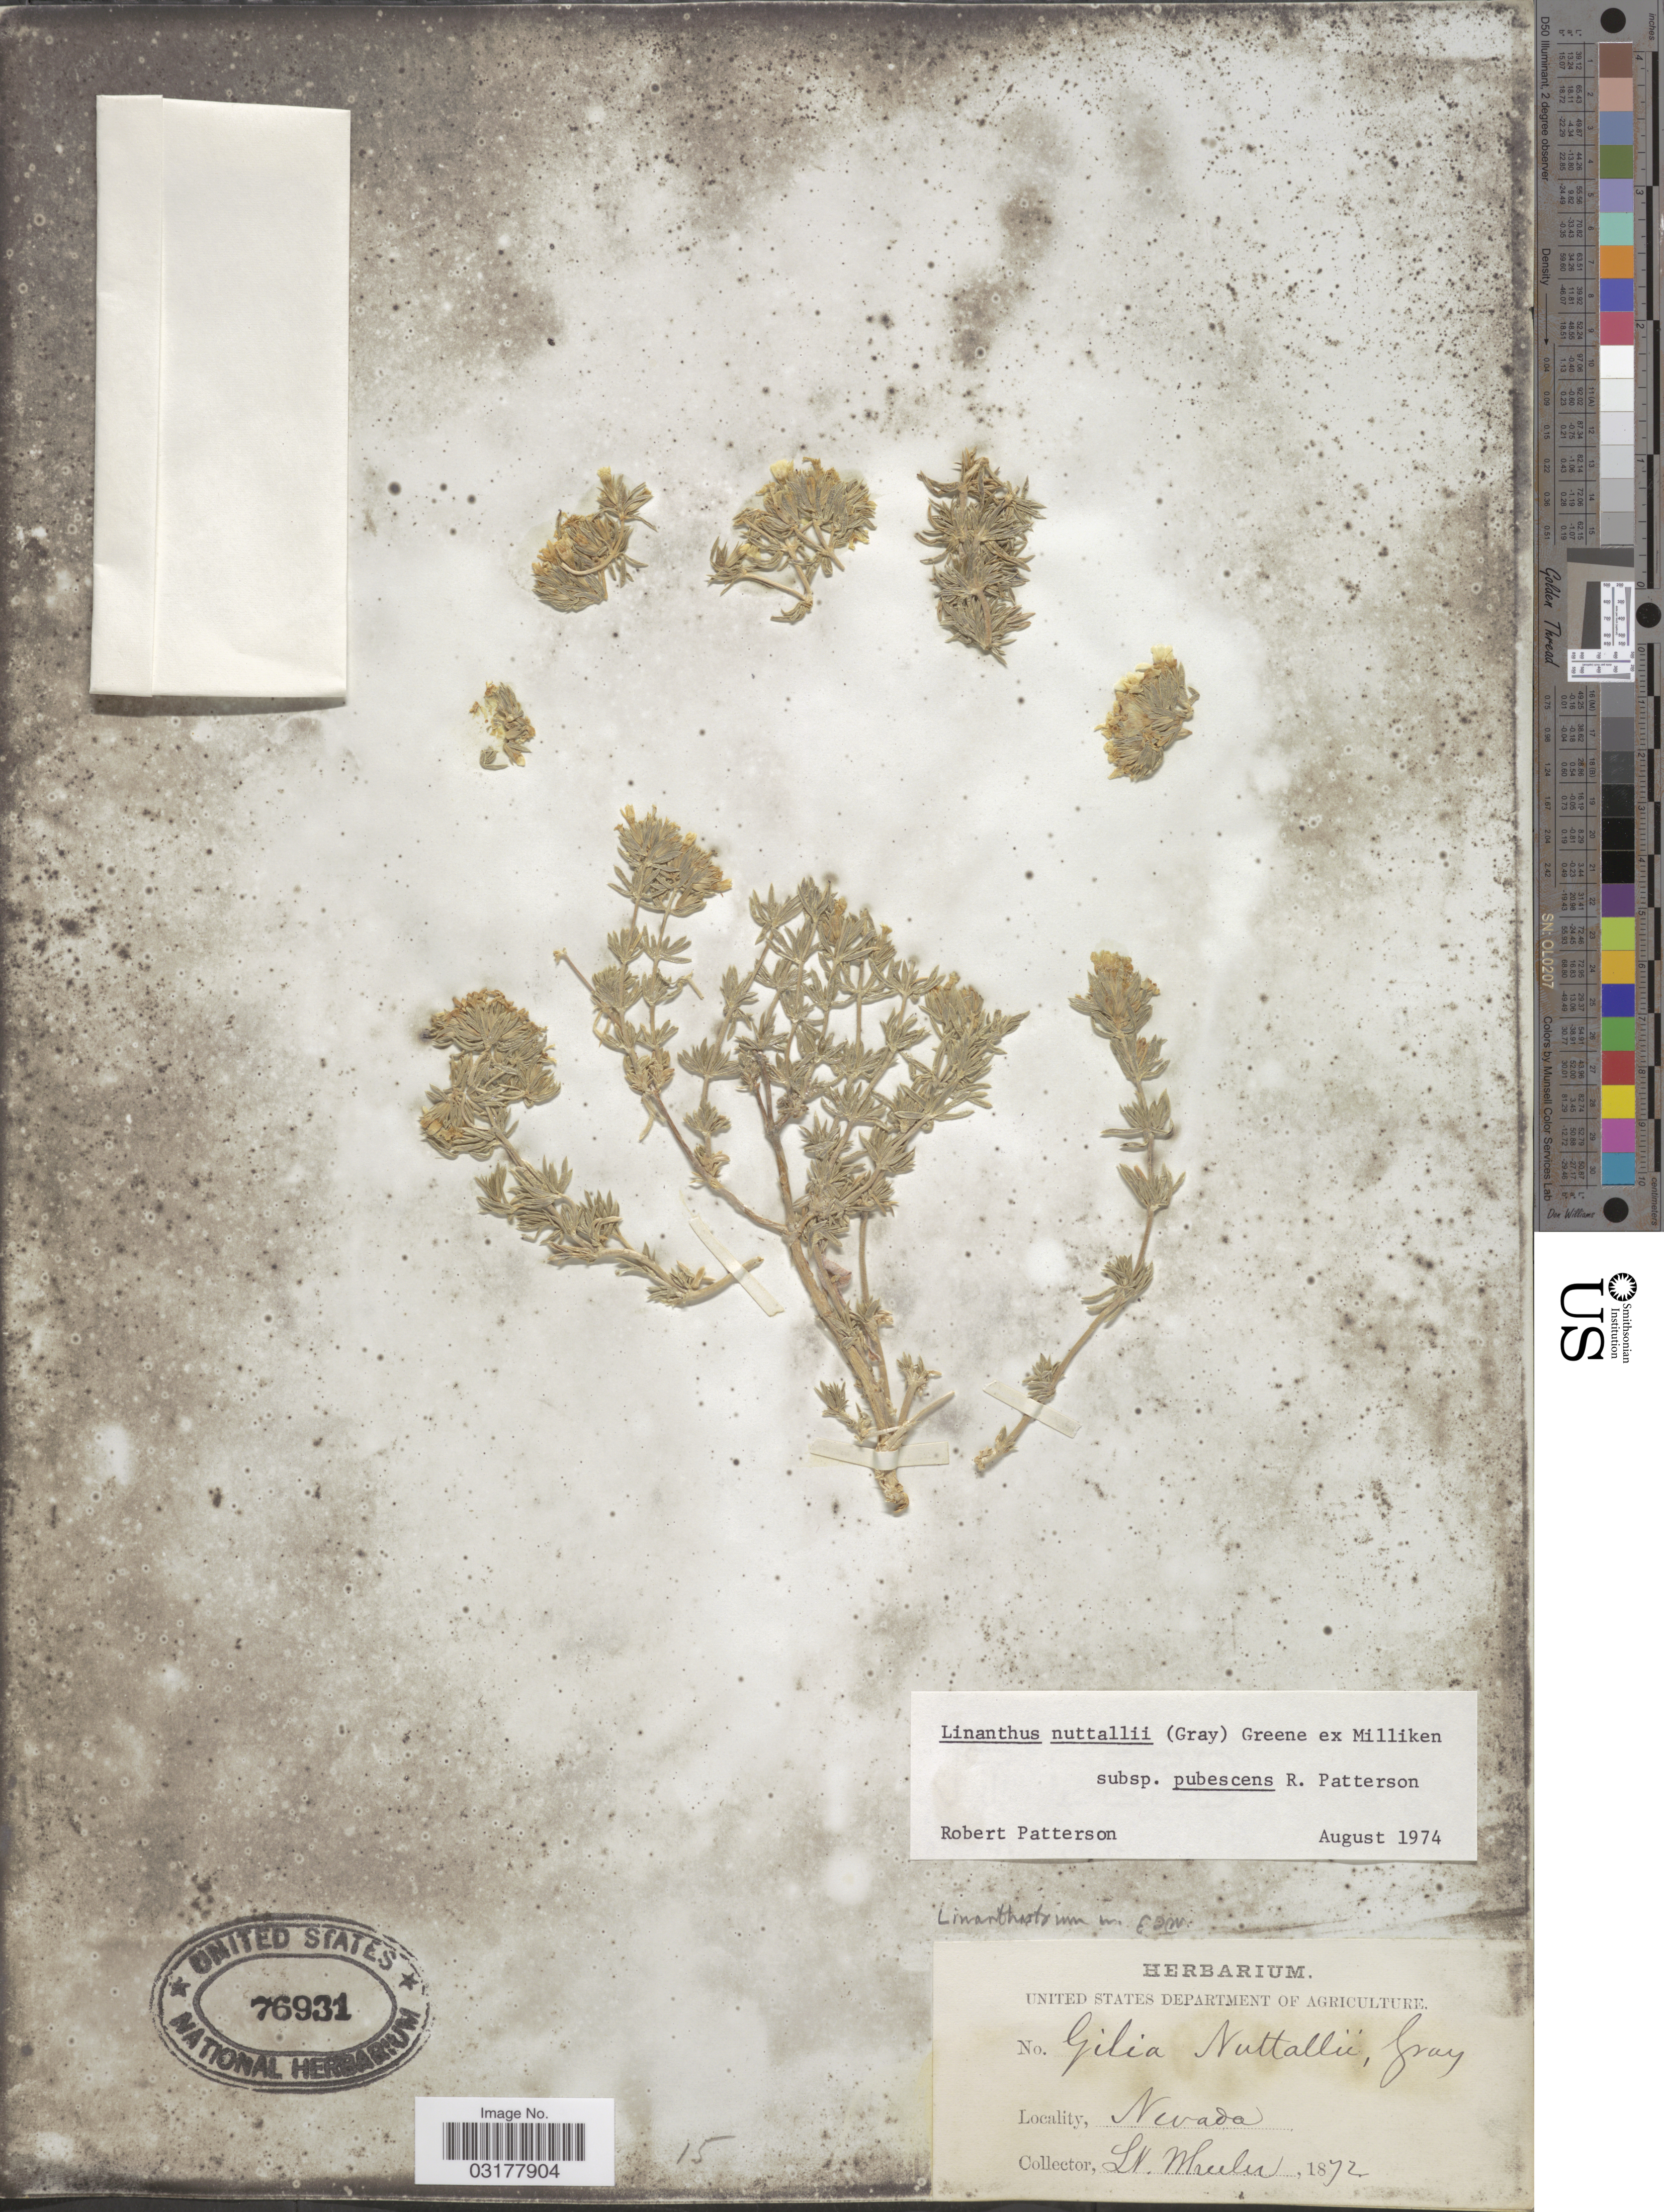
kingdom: Plantae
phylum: Tracheophyta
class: Magnoliopsida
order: Ericales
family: Polemoniaceae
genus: Leptosiphon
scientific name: Leptosiphon nuttallii subsp. pubescens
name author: (R. Patt.) J.M. Porter & L.A. Johnson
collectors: Wheeler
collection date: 1872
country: United States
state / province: Nevada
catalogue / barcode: US 76931